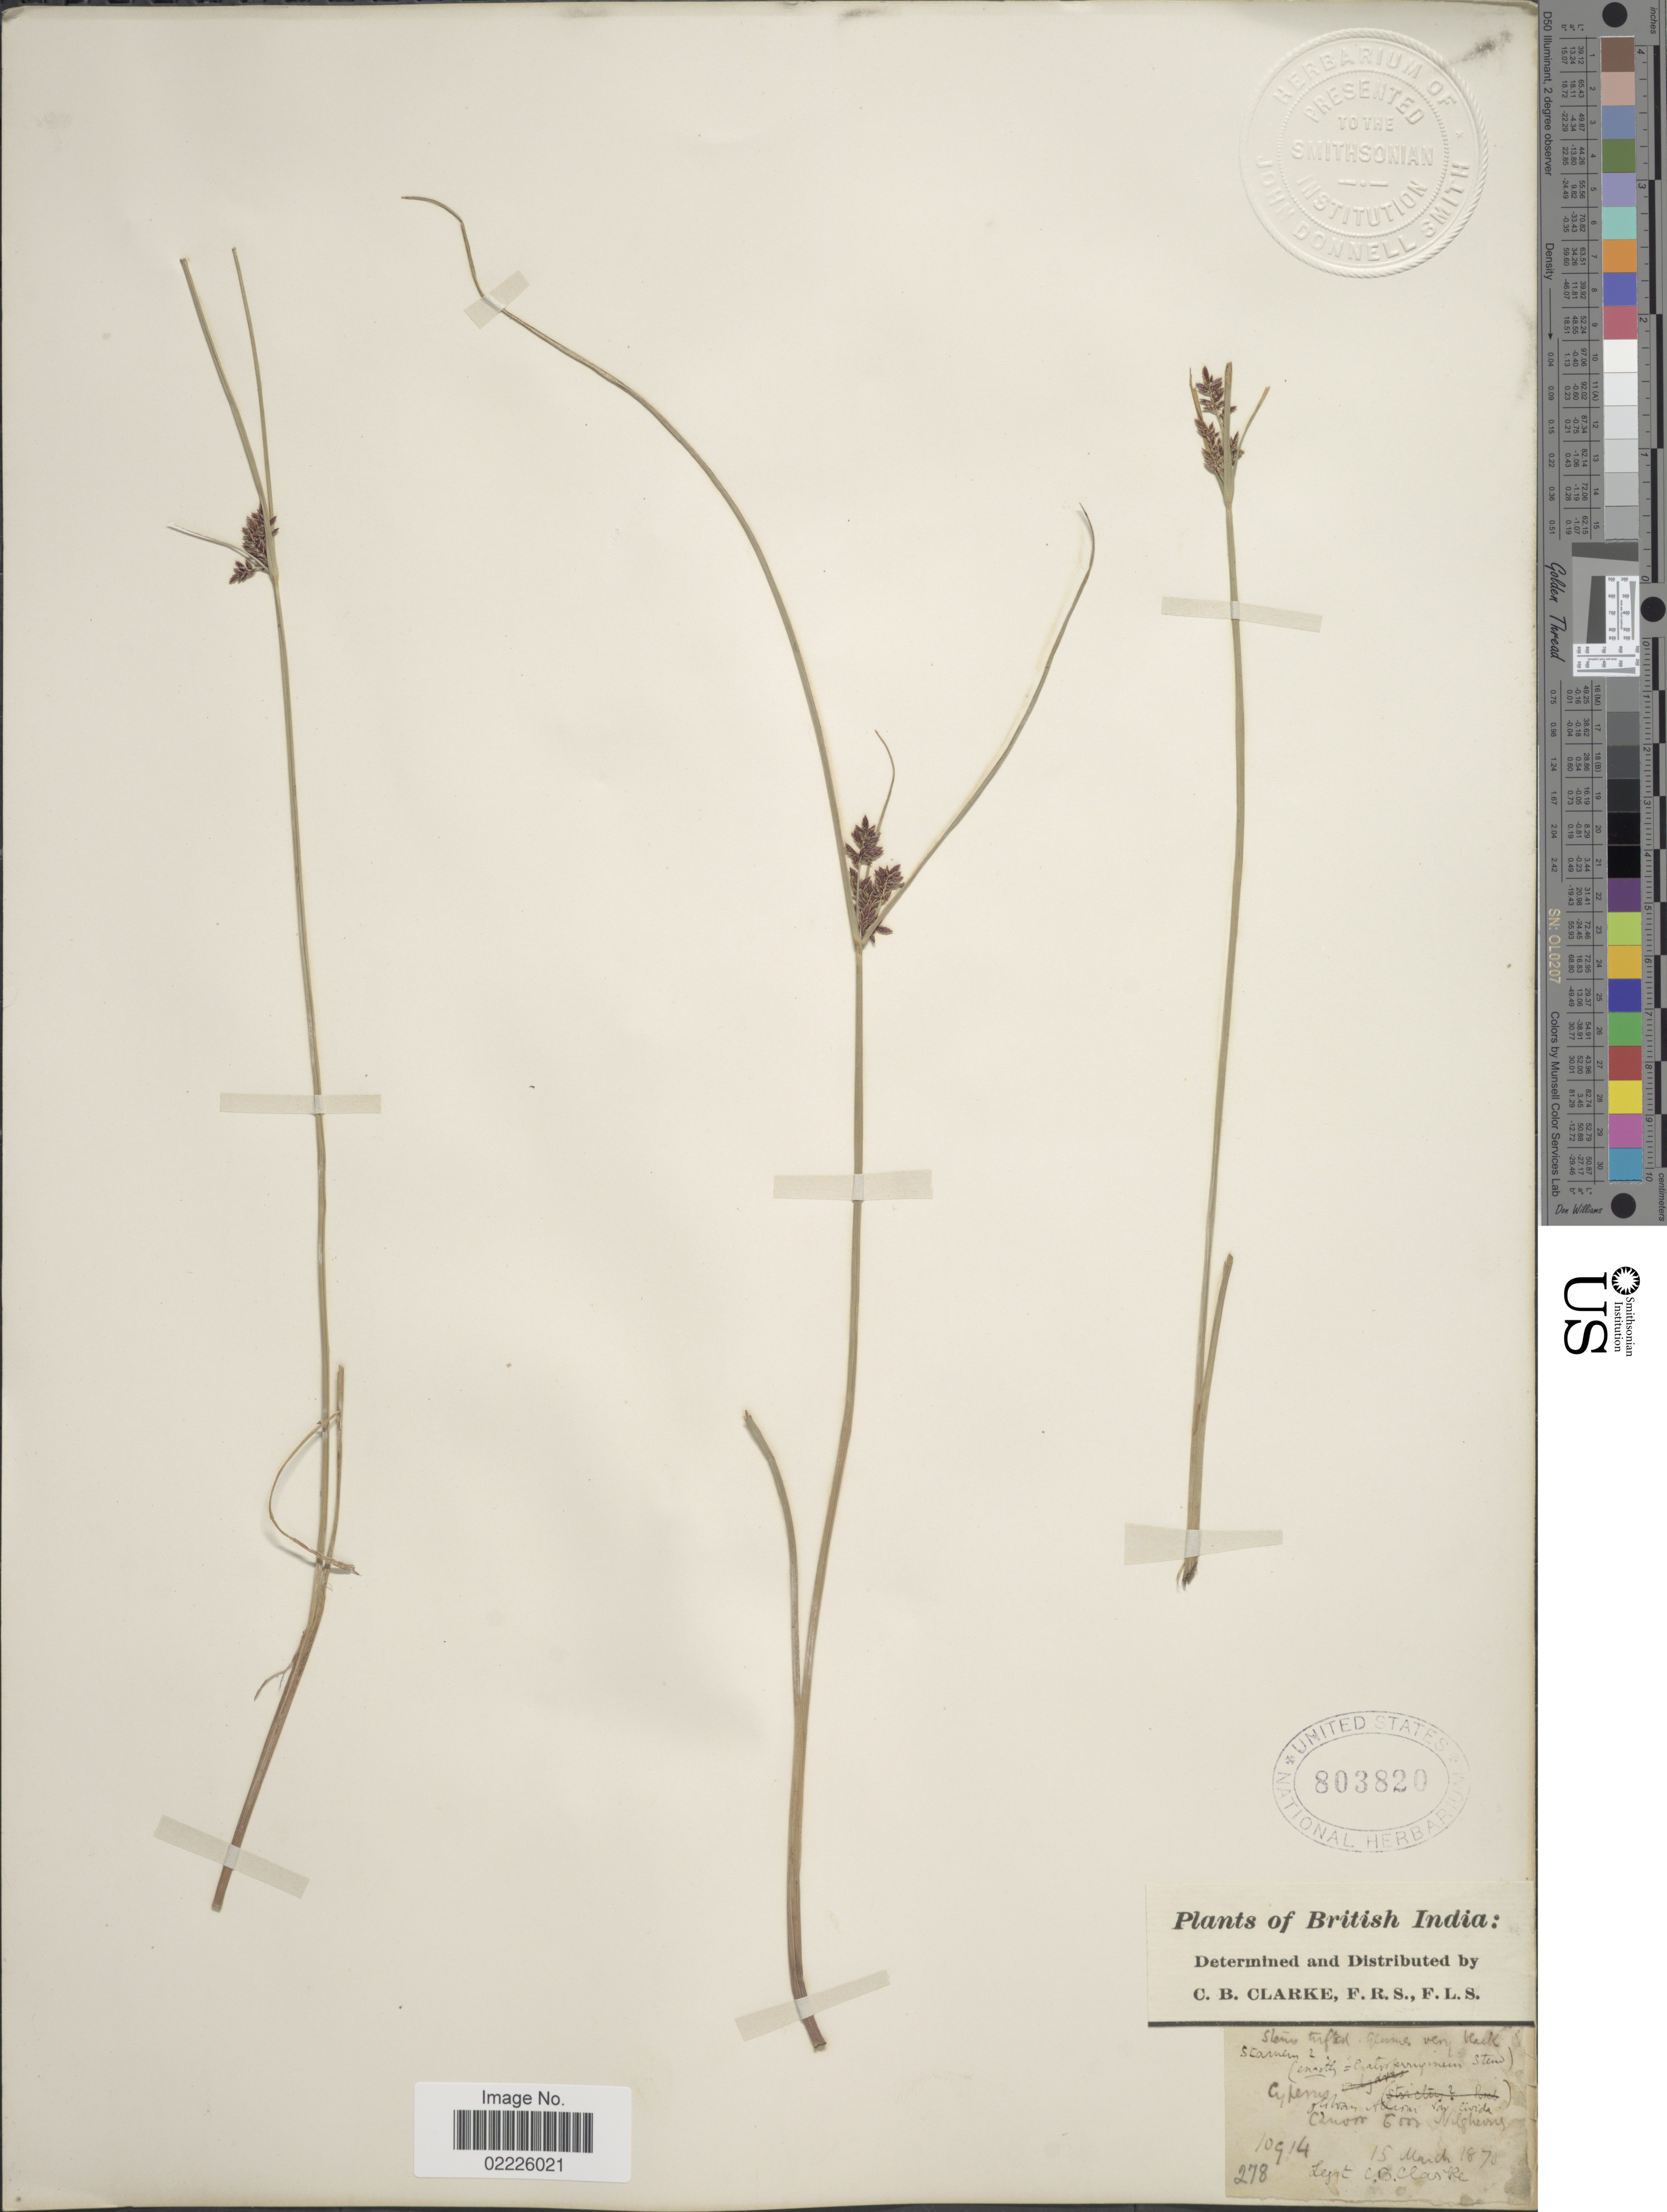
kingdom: Plantae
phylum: Tracheophyta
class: Liliopsida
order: Poales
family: Cyperaceae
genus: Cyperus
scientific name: Cyperus flavidus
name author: Retz.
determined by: Strong, Mark T., (BOT), Smithsonian Institution - National Museum of Natural History (UNITED STATES)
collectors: C. B. Clarke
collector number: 10914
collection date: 1870-03-15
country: India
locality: British India, Canoor Nilgherries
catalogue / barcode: US 803820